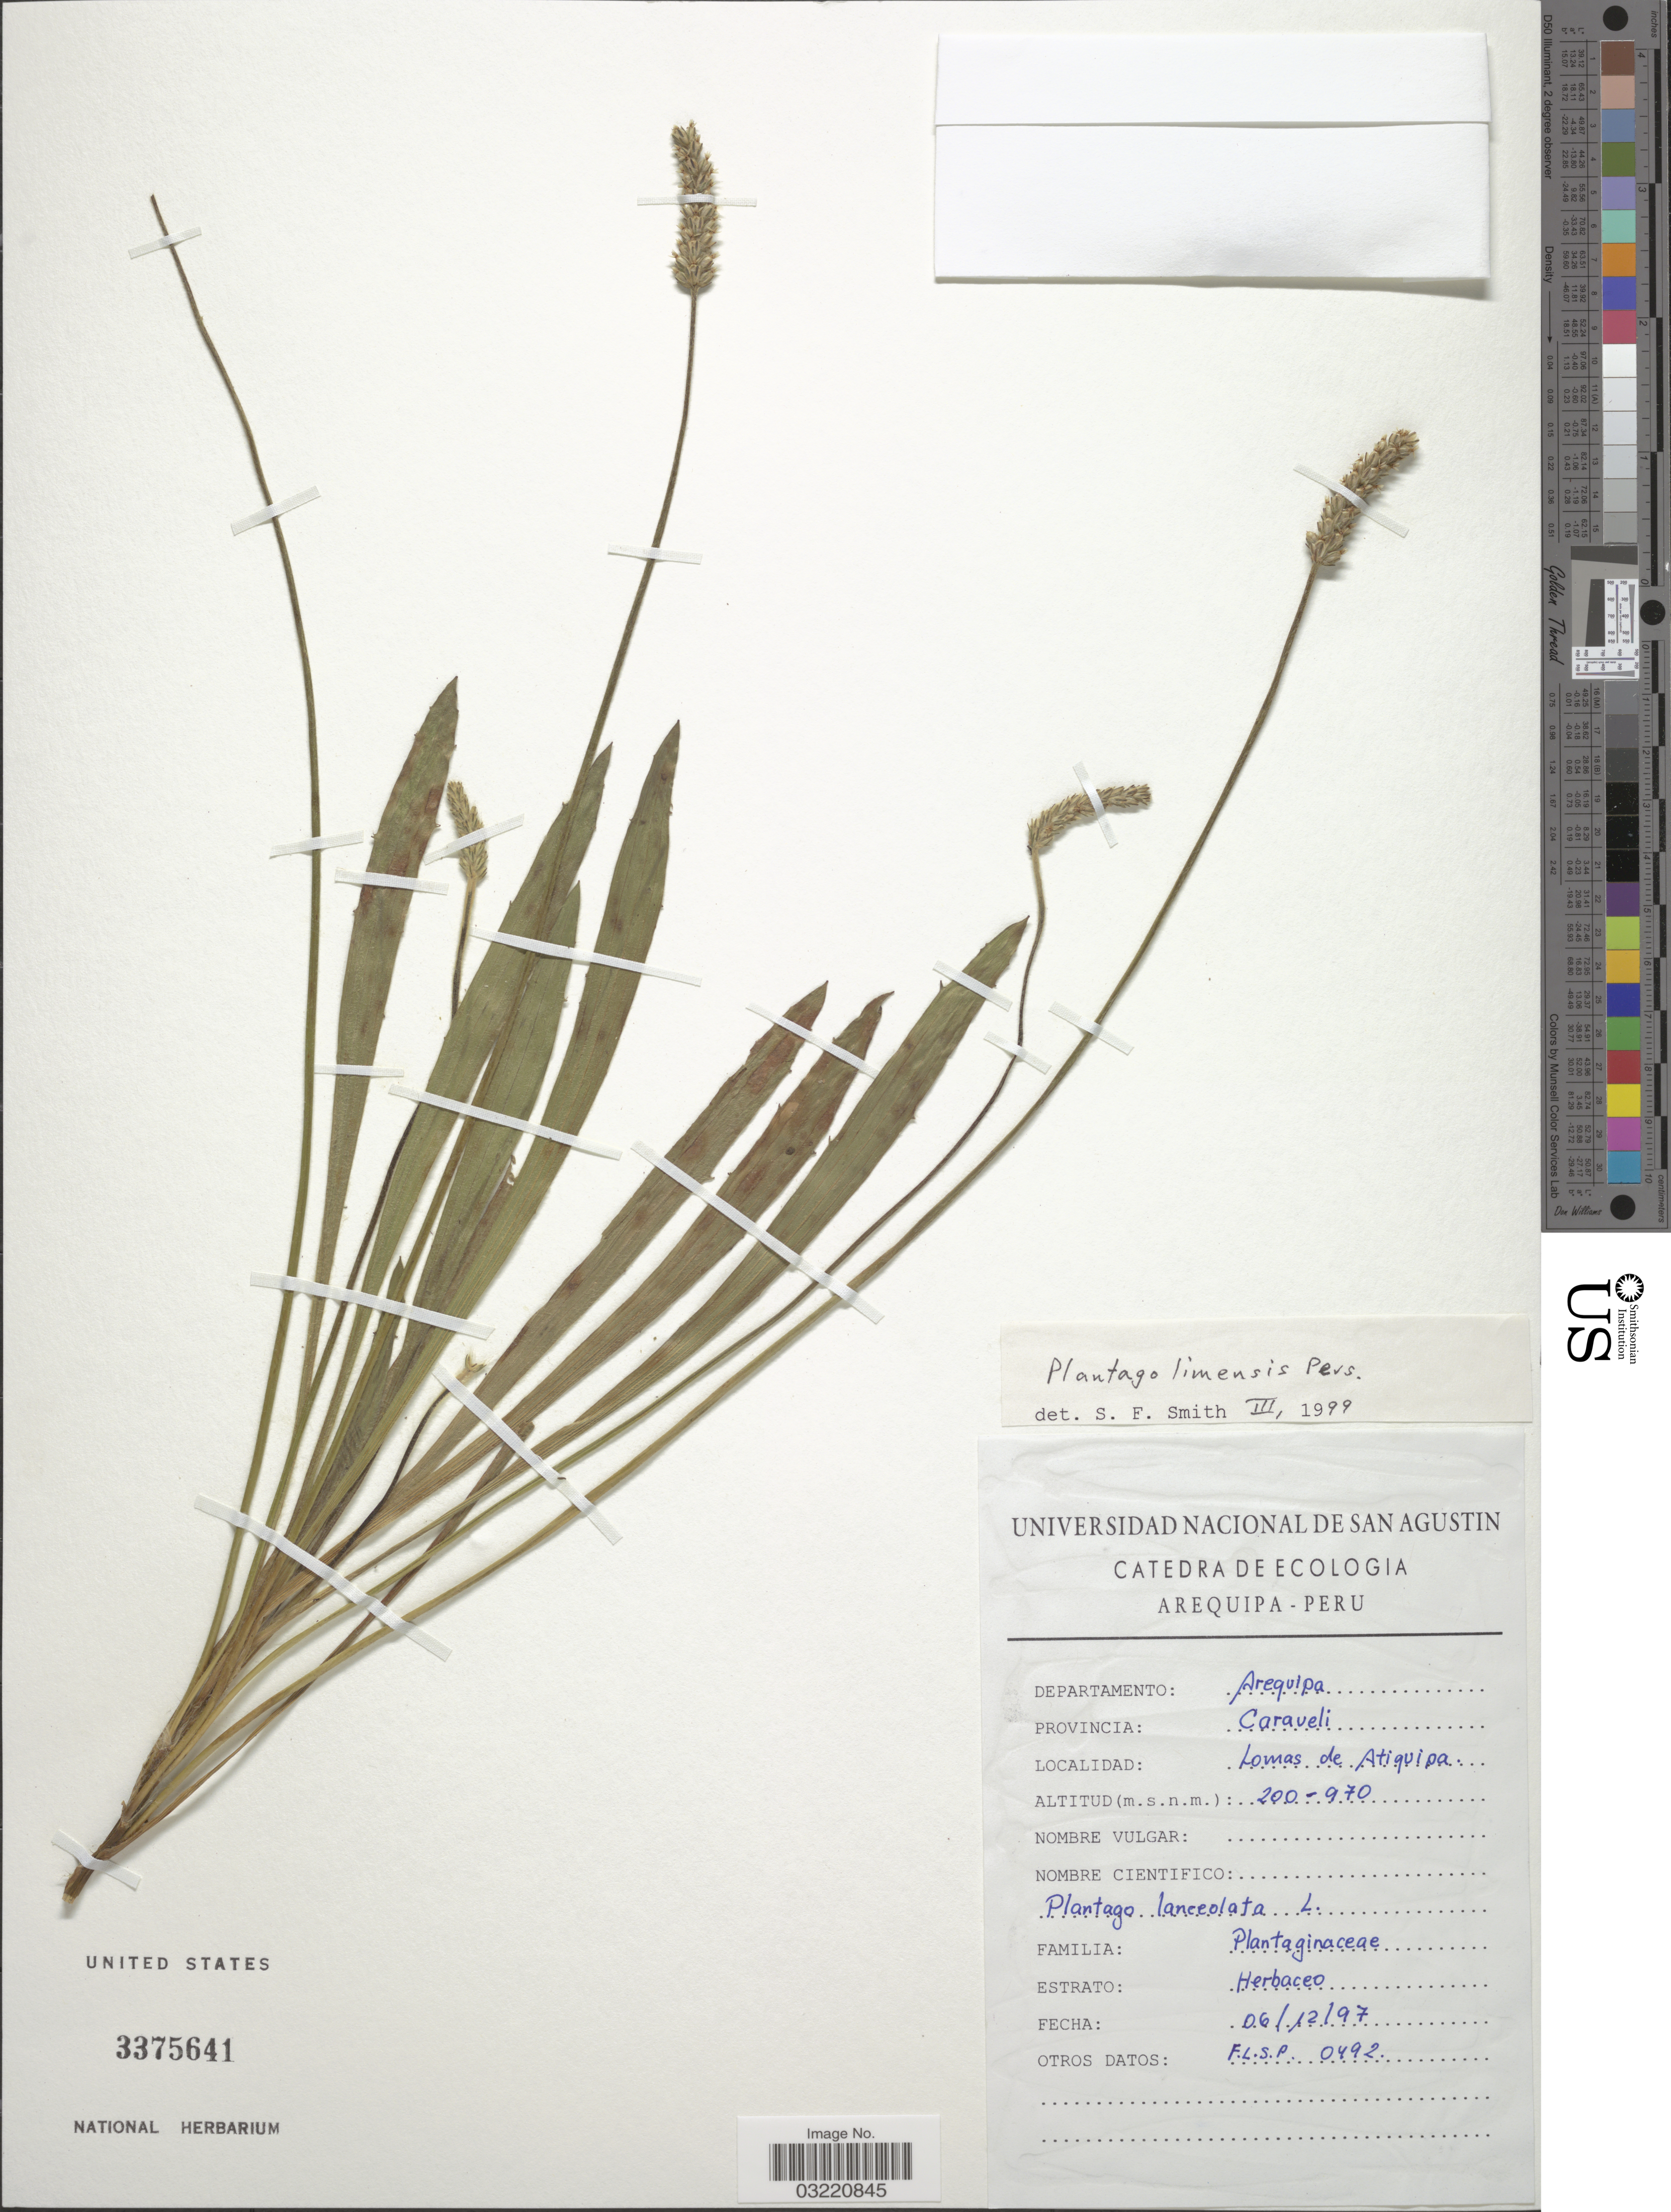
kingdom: Plantae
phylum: Tracheophyta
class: Magnoliopsida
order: Lamiales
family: Plantaginaceae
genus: Plantago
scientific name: Plantago limensis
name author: Pers.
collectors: F. L. S. P.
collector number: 0492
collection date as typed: Transcribed d/m/y: 6/12/97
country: Peru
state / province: Arequipa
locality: Departamento: Arequipa. Provincia: Caraveli. Lomas de Atiquipa.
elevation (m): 200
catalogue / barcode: US 3375641